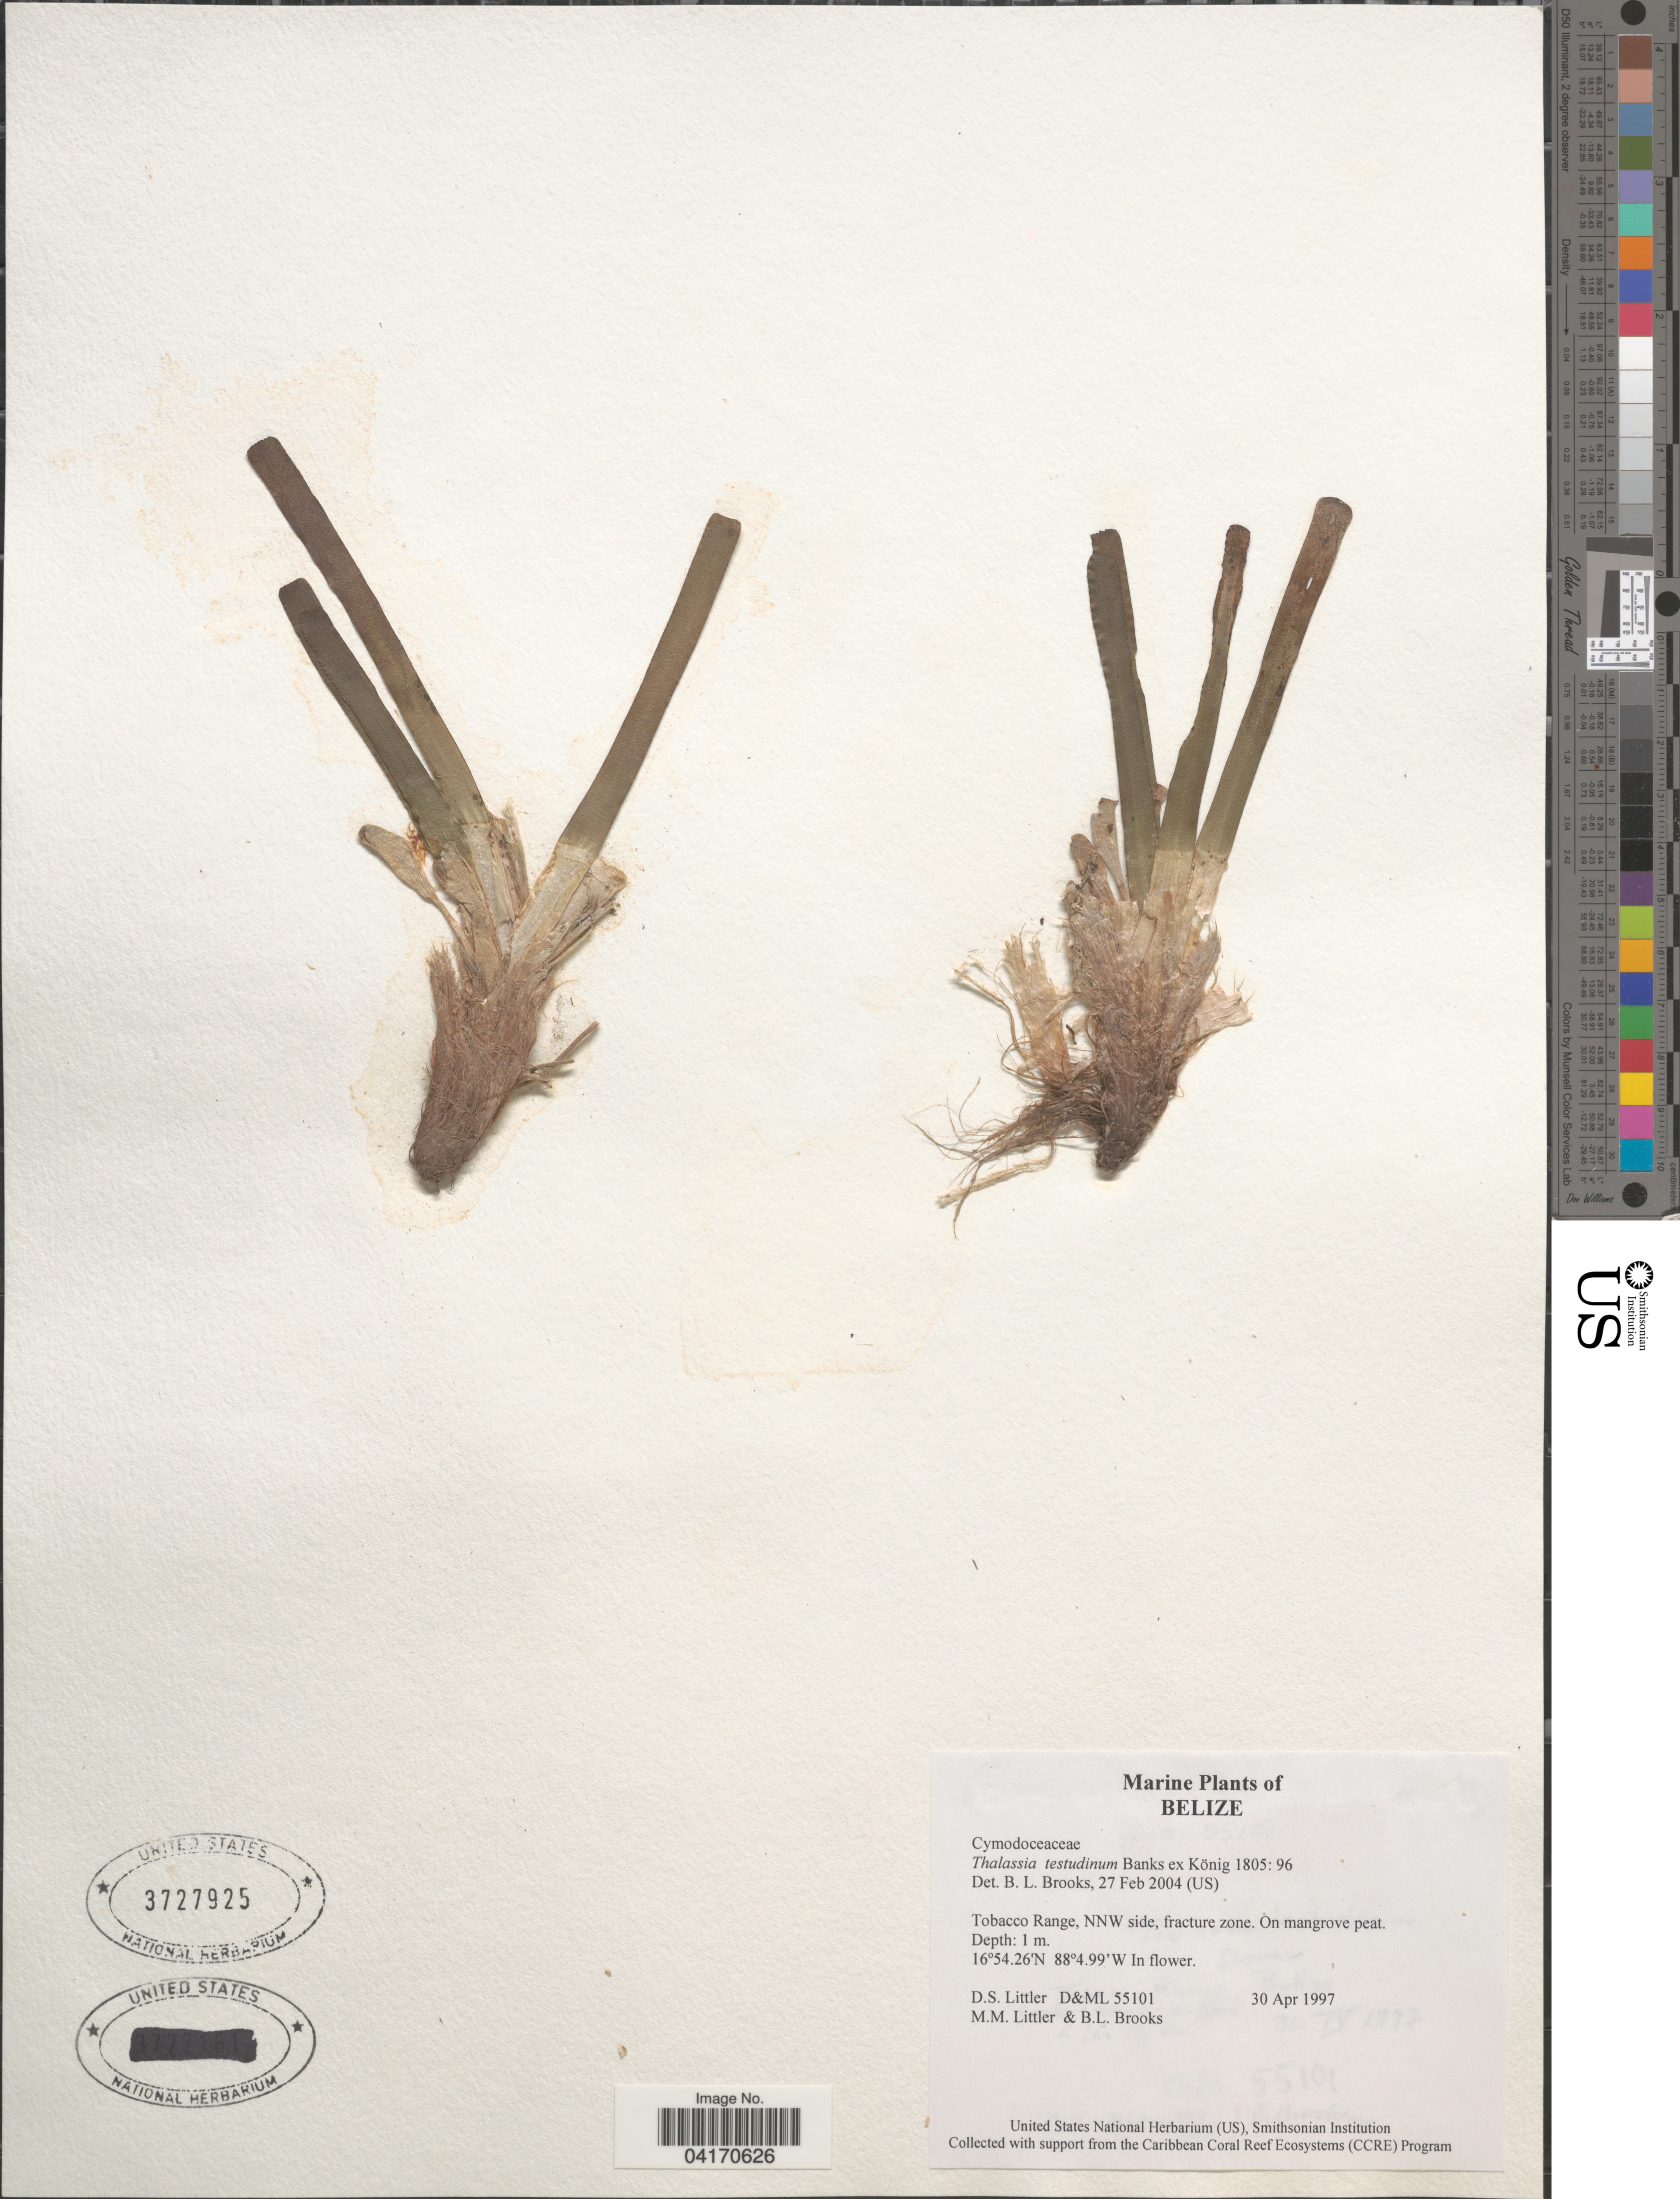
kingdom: Plantae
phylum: Tracheophyta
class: Liliopsida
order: Alismatales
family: Hydrocharitaceae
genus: Thalassia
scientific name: Thalassia testudinum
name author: Banks & Sol. ex K.D. Koenig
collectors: D. S. Littler & B. Brooks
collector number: D&ML 55101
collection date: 1997-04-30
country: Belize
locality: Tobacco Range, NNW side, fracture zone.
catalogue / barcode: US 3727925